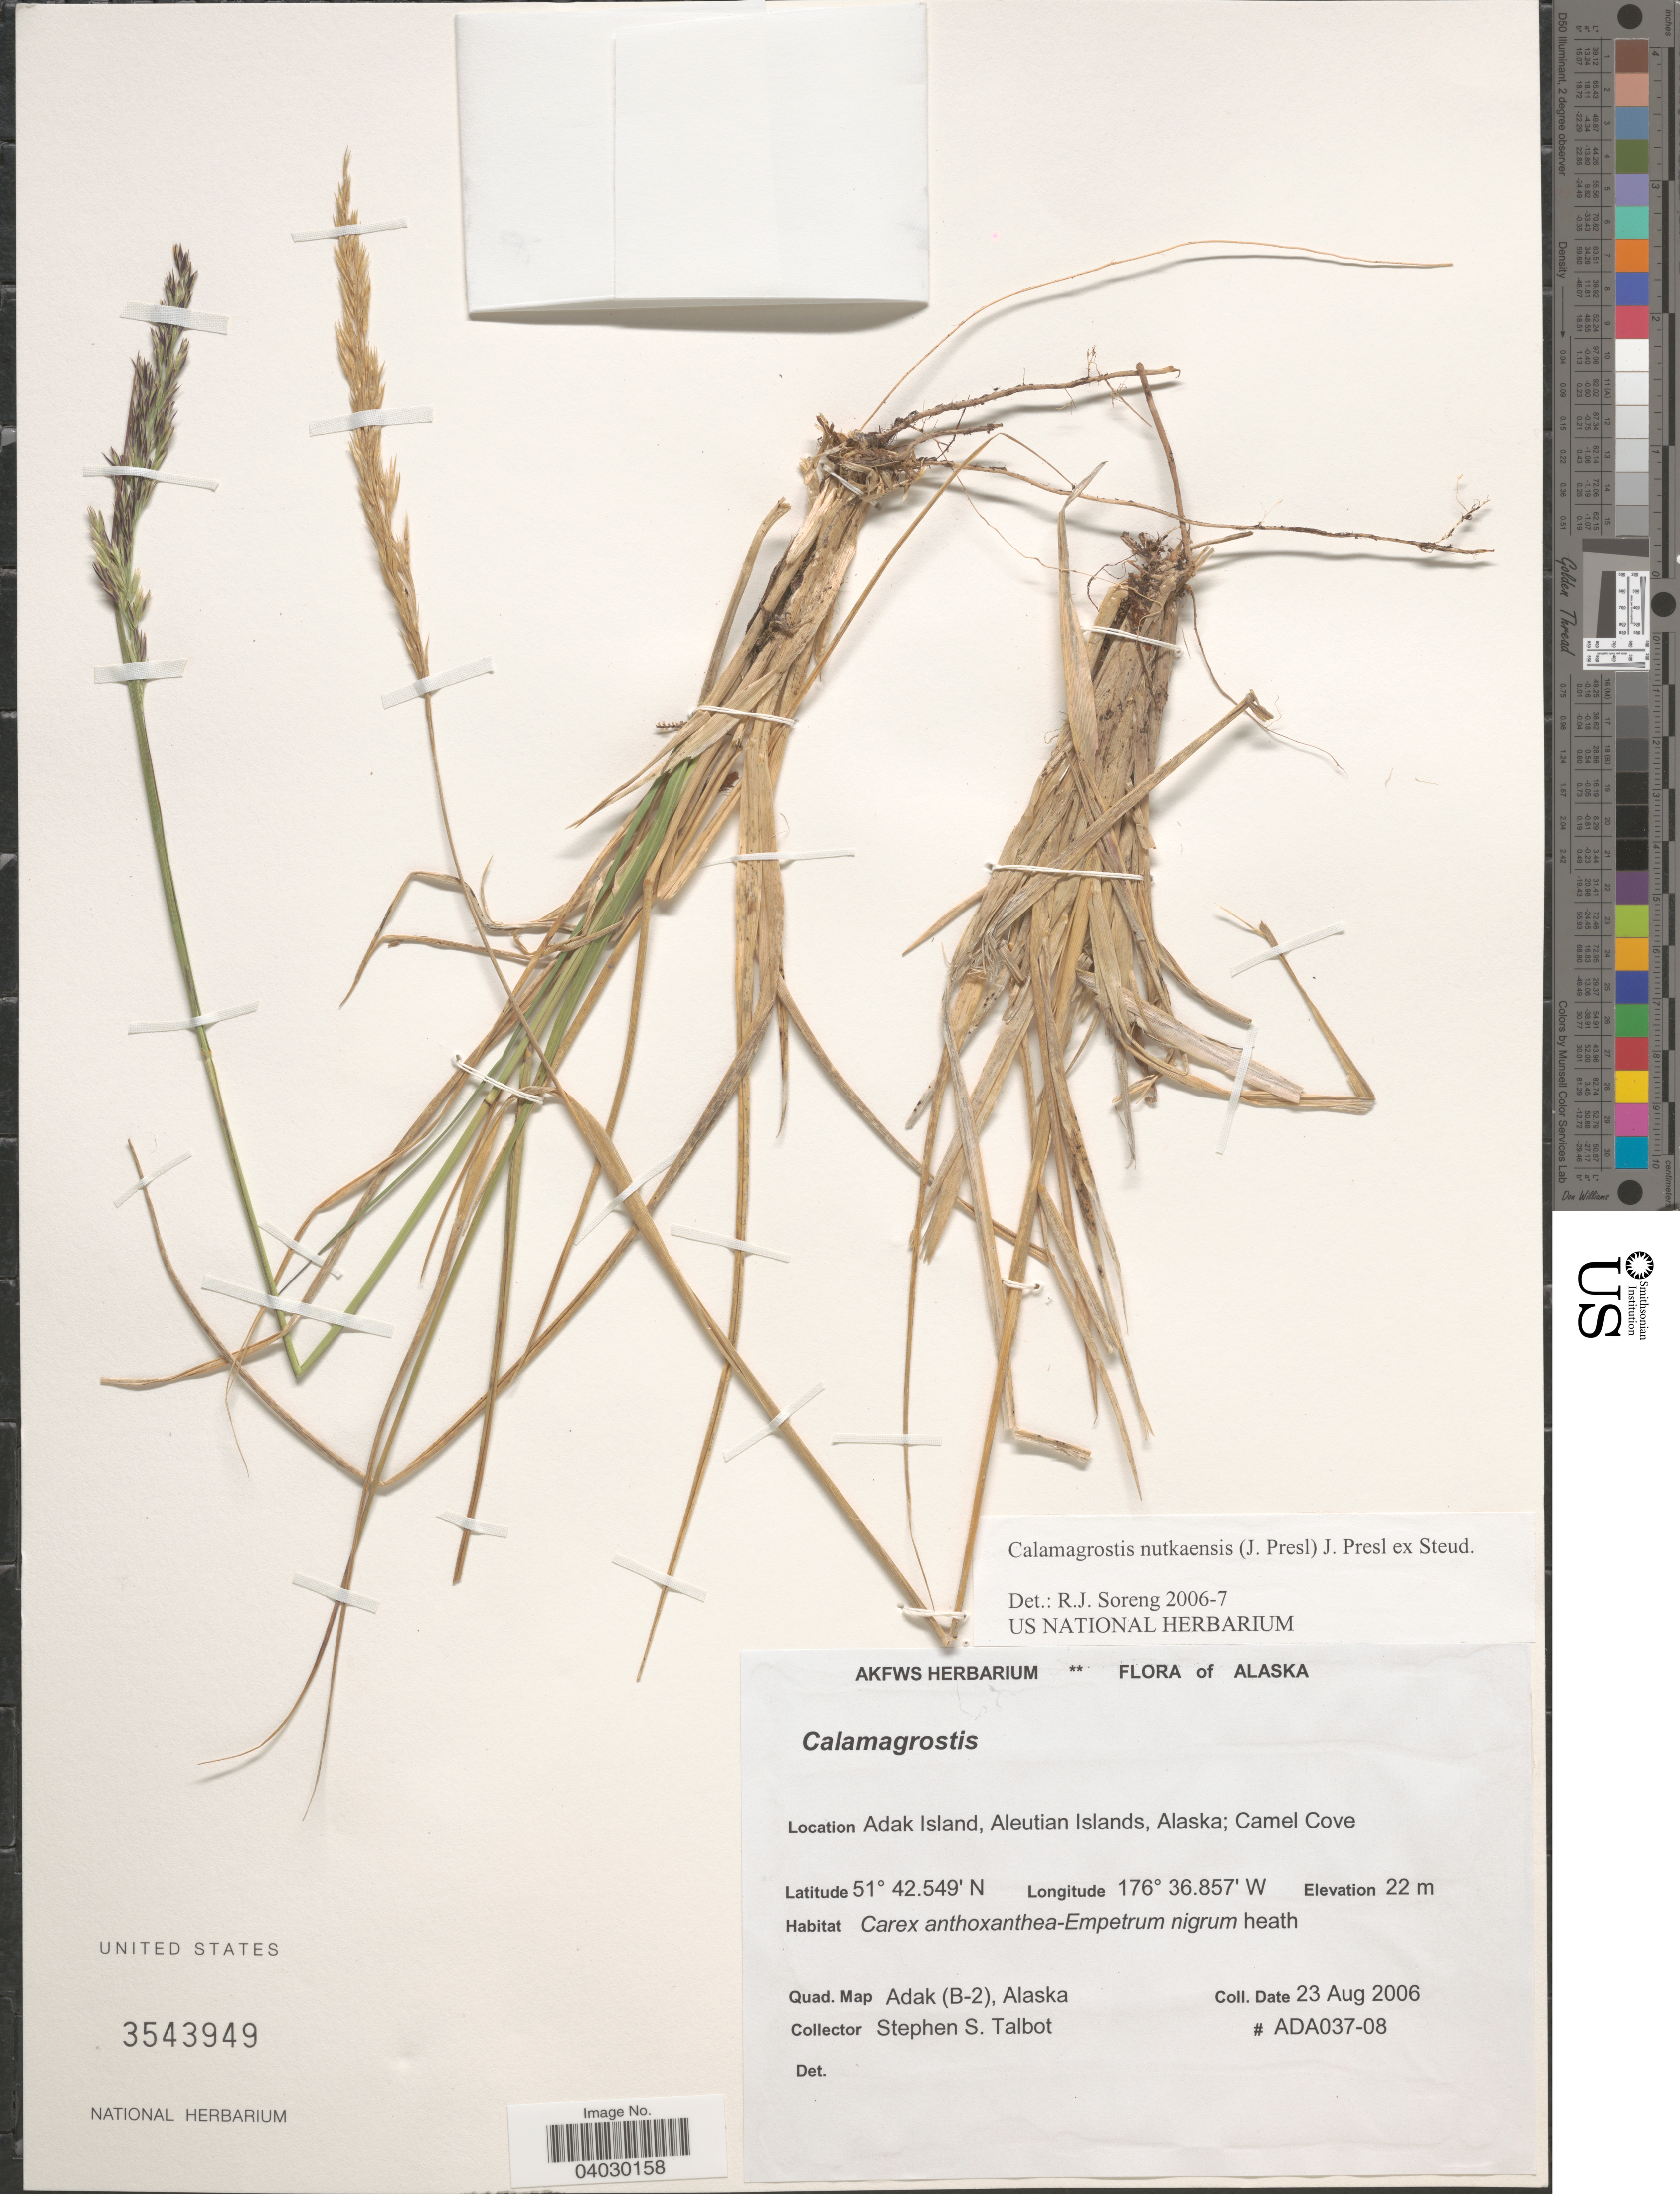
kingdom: Plantae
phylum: Tracheophyta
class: Liliopsida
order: Poales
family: Poaceae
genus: Calamagrostis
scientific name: Calamagrostis nutkaensis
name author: (J. Presl) Steud.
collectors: S. S. Talbot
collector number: ADA037-08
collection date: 2006-08-23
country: United States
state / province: Alaska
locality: Adak Island, Aleutian Islands; Camel Cove. Quad. Map Adak (B-2).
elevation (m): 22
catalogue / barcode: US 3543949